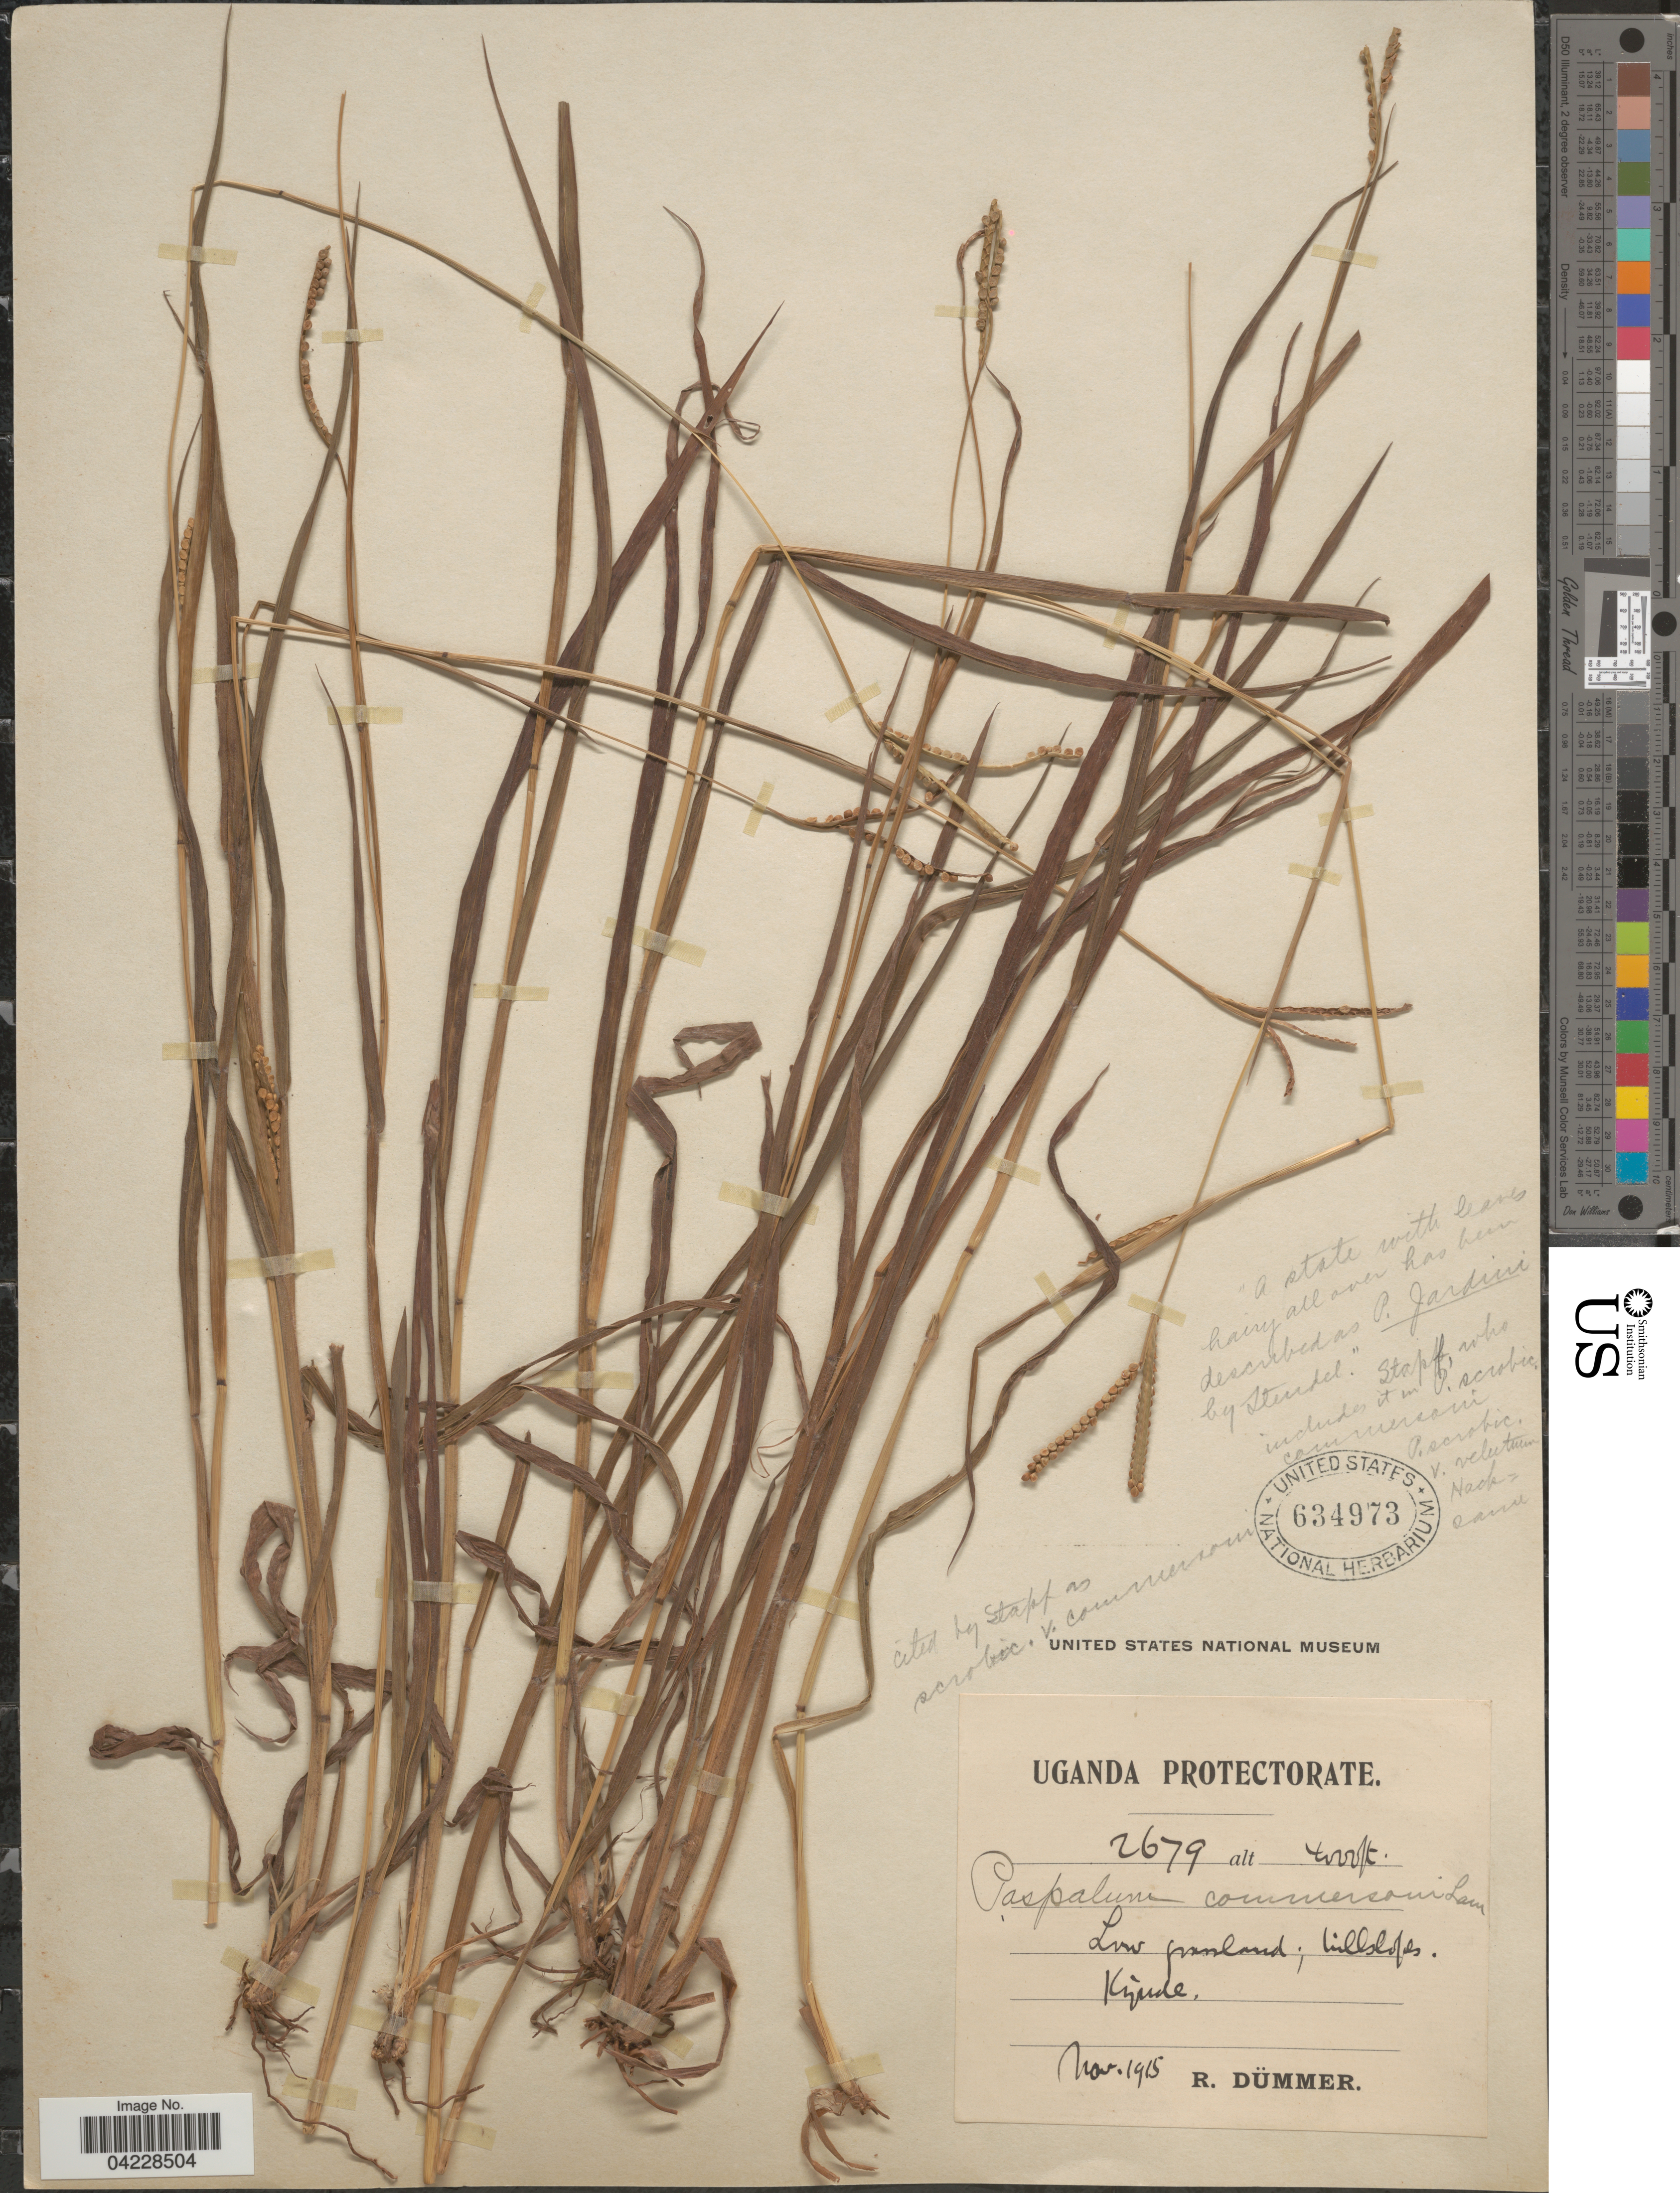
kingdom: Plantae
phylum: Tracheophyta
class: Liliopsida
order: Poales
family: Poaceae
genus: Paspalum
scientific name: Paspalum scrobiculatum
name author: L.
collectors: R. A. Dümmer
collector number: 2679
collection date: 1915-11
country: Uganda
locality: Uganda Protectorate. Kigude.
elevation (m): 1219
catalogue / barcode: US 634973